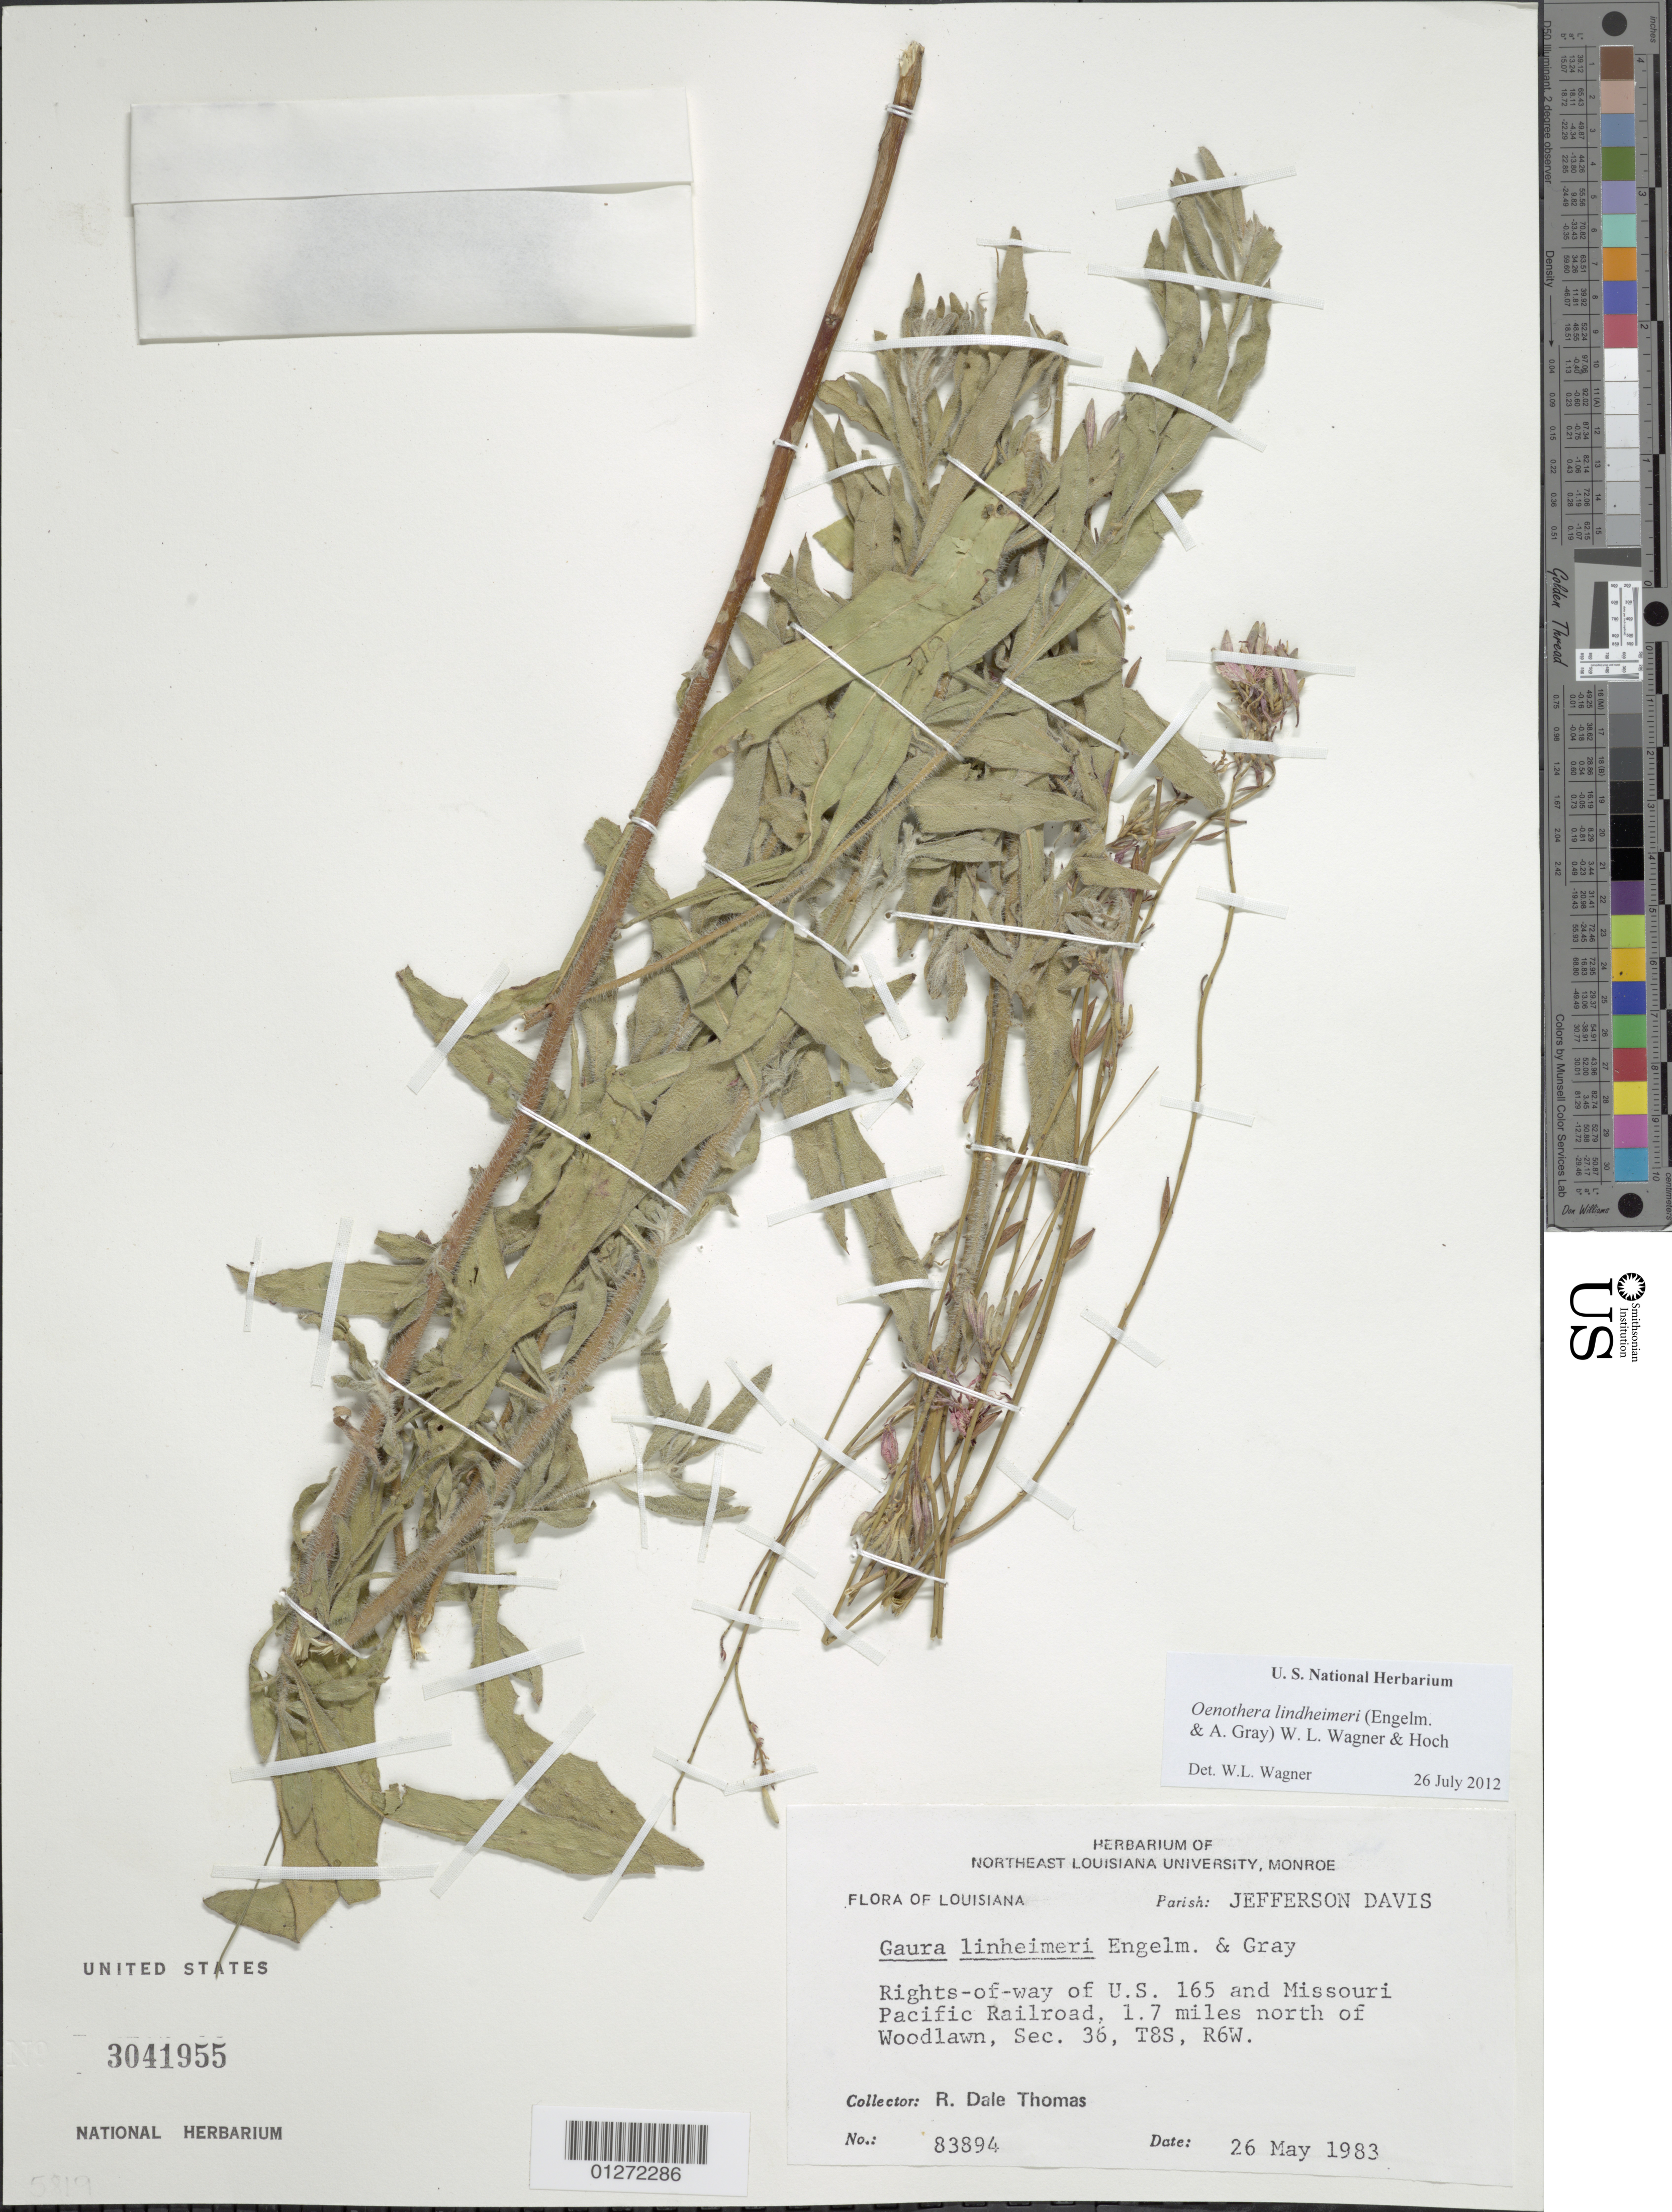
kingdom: Plantae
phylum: Tracheophyta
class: Magnoliopsida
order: Myrtales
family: Onagraceae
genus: Oenothera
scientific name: Oenothera lindheimeri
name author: (Engelm. & A. Gray) W.L. Wagner & Hoch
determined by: Wagner, W. L., (BOT), Smithsonian Institution - National Museum of Natural History (UNITED STATES)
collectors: R. Thomas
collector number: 83894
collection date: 1983-05-16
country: United States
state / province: Louisiana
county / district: Jefferson Davis Parish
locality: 1.7 mi N of Woodlawn.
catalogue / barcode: US 3041955